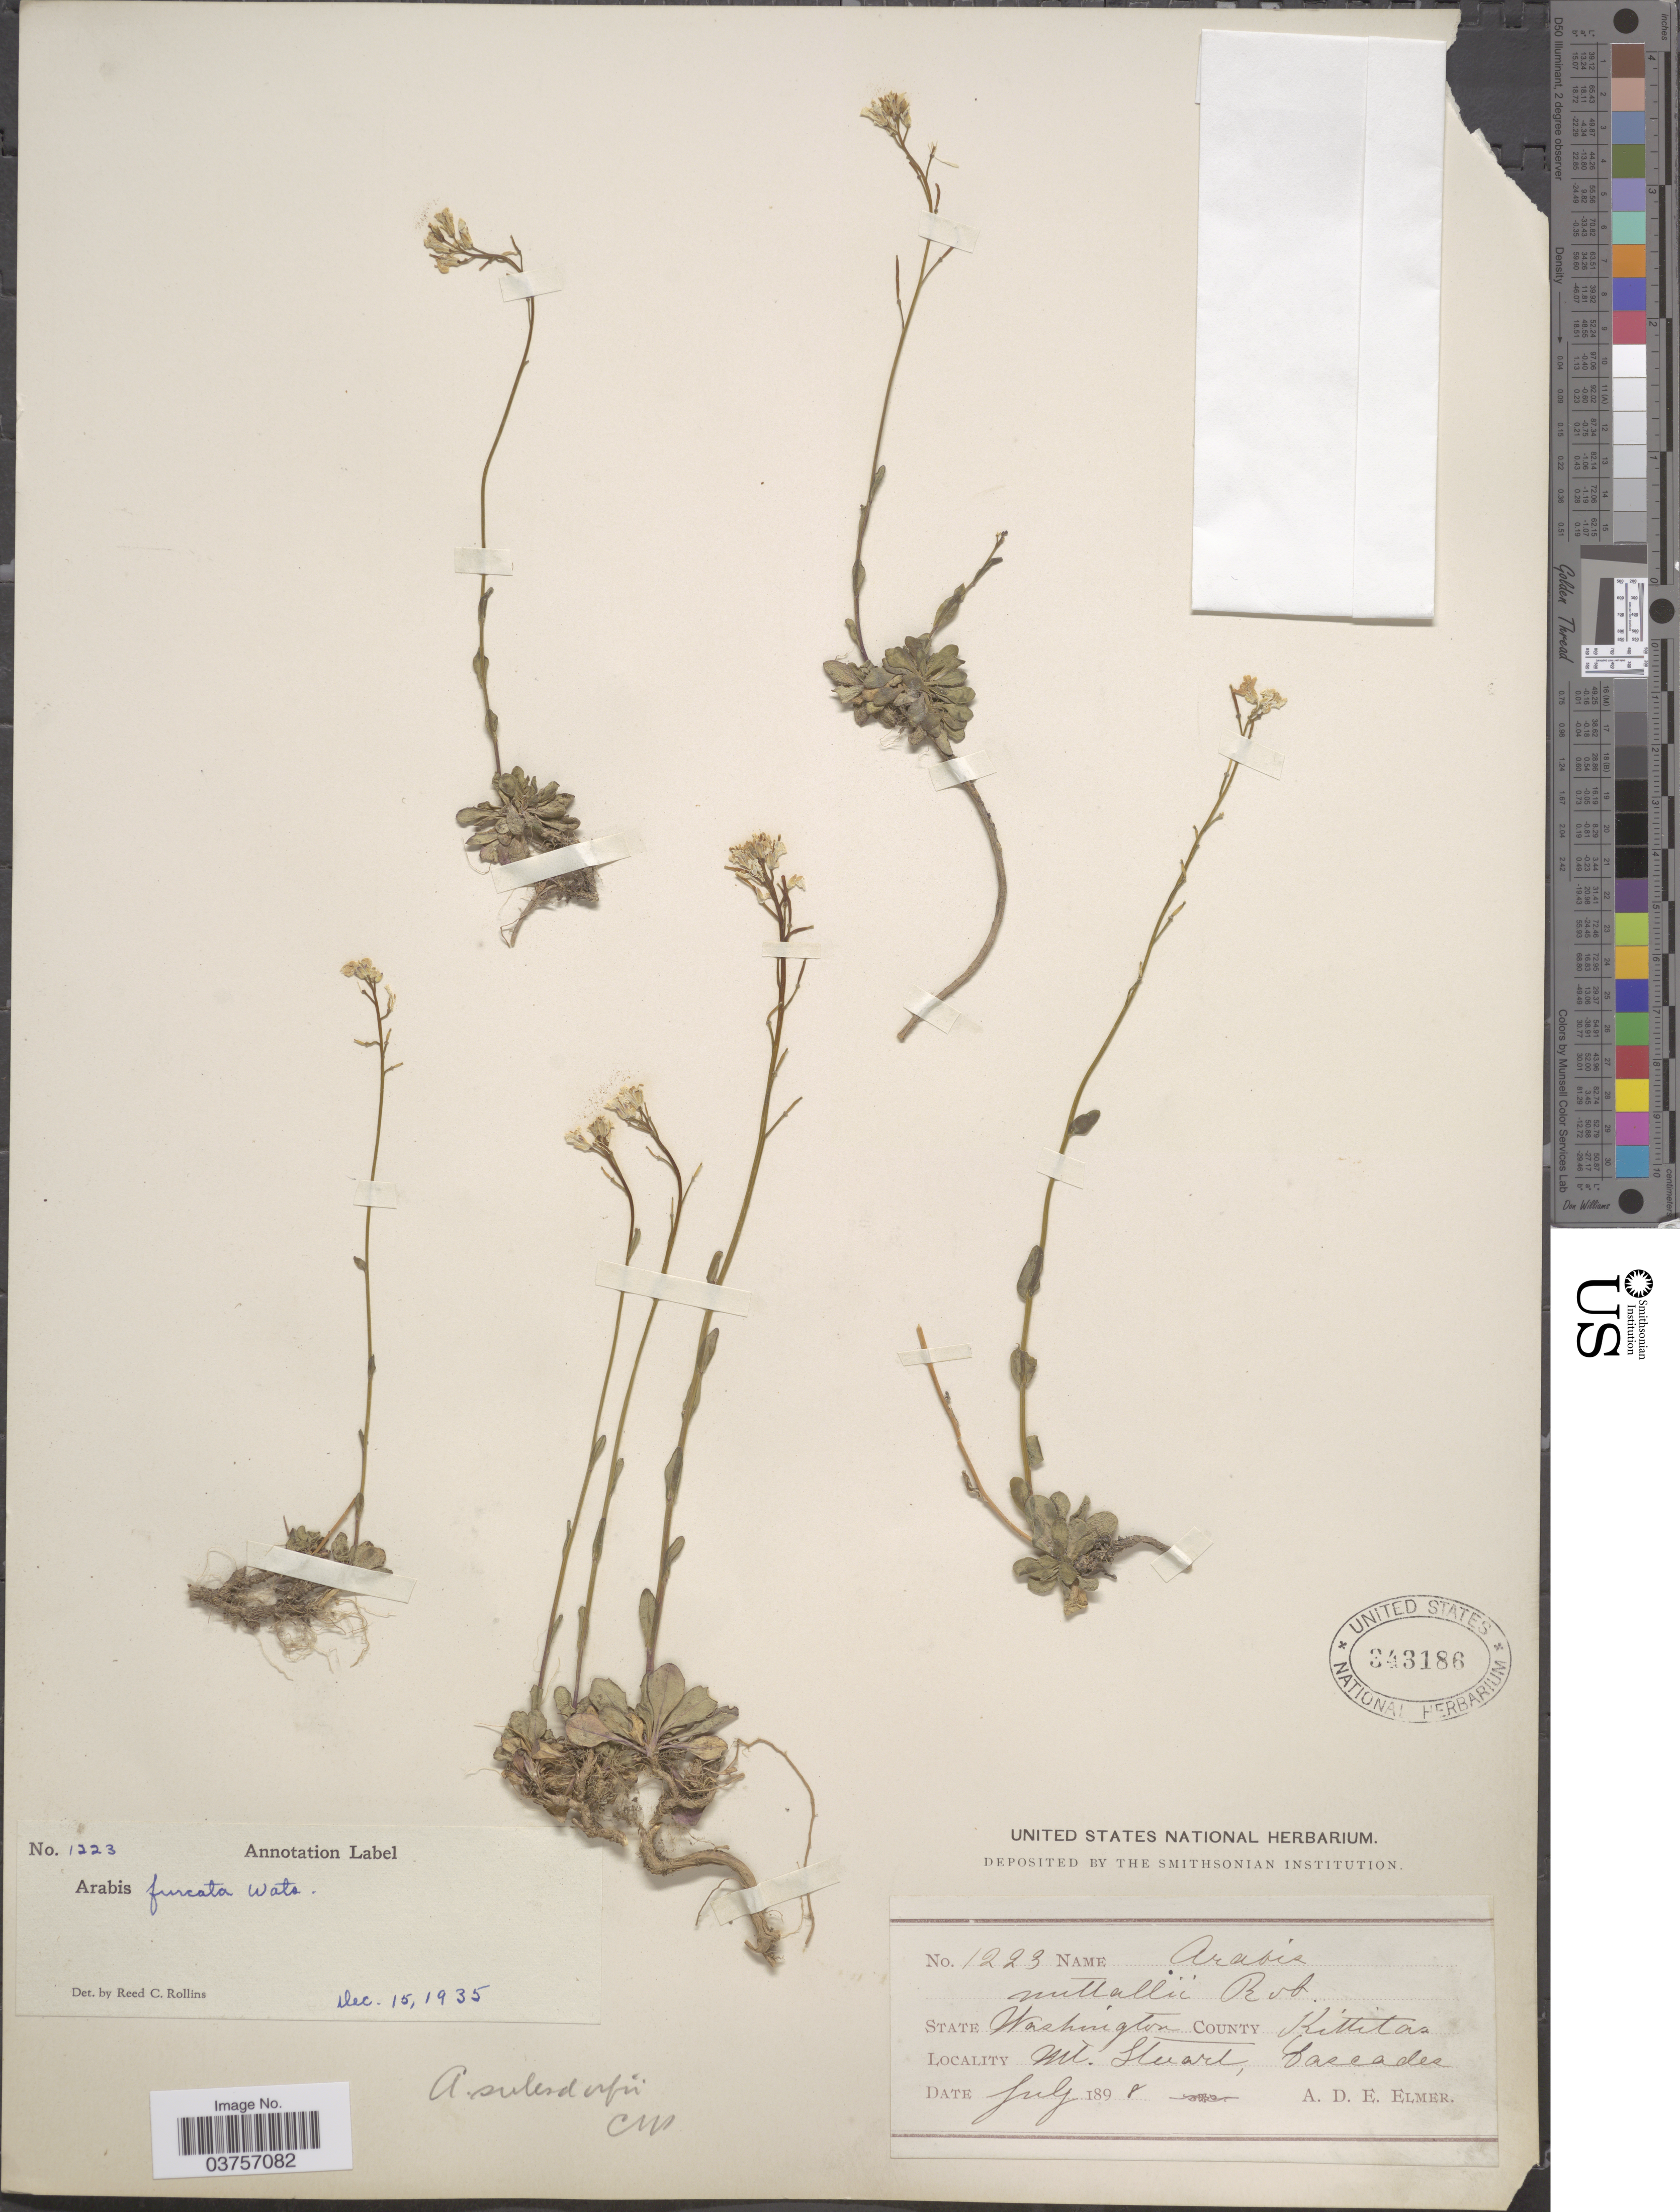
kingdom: Plantae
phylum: Tracheophyta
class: Magnoliopsida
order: Brassicales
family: Brassicaceae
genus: Arabis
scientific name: Arabis furcata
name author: S. Watson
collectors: A. D. E. Elmer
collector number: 1223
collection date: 1898-07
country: United States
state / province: Washington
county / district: Kittitas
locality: County Kittitas. Mt. Stuart, Cascades.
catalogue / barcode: US 343186